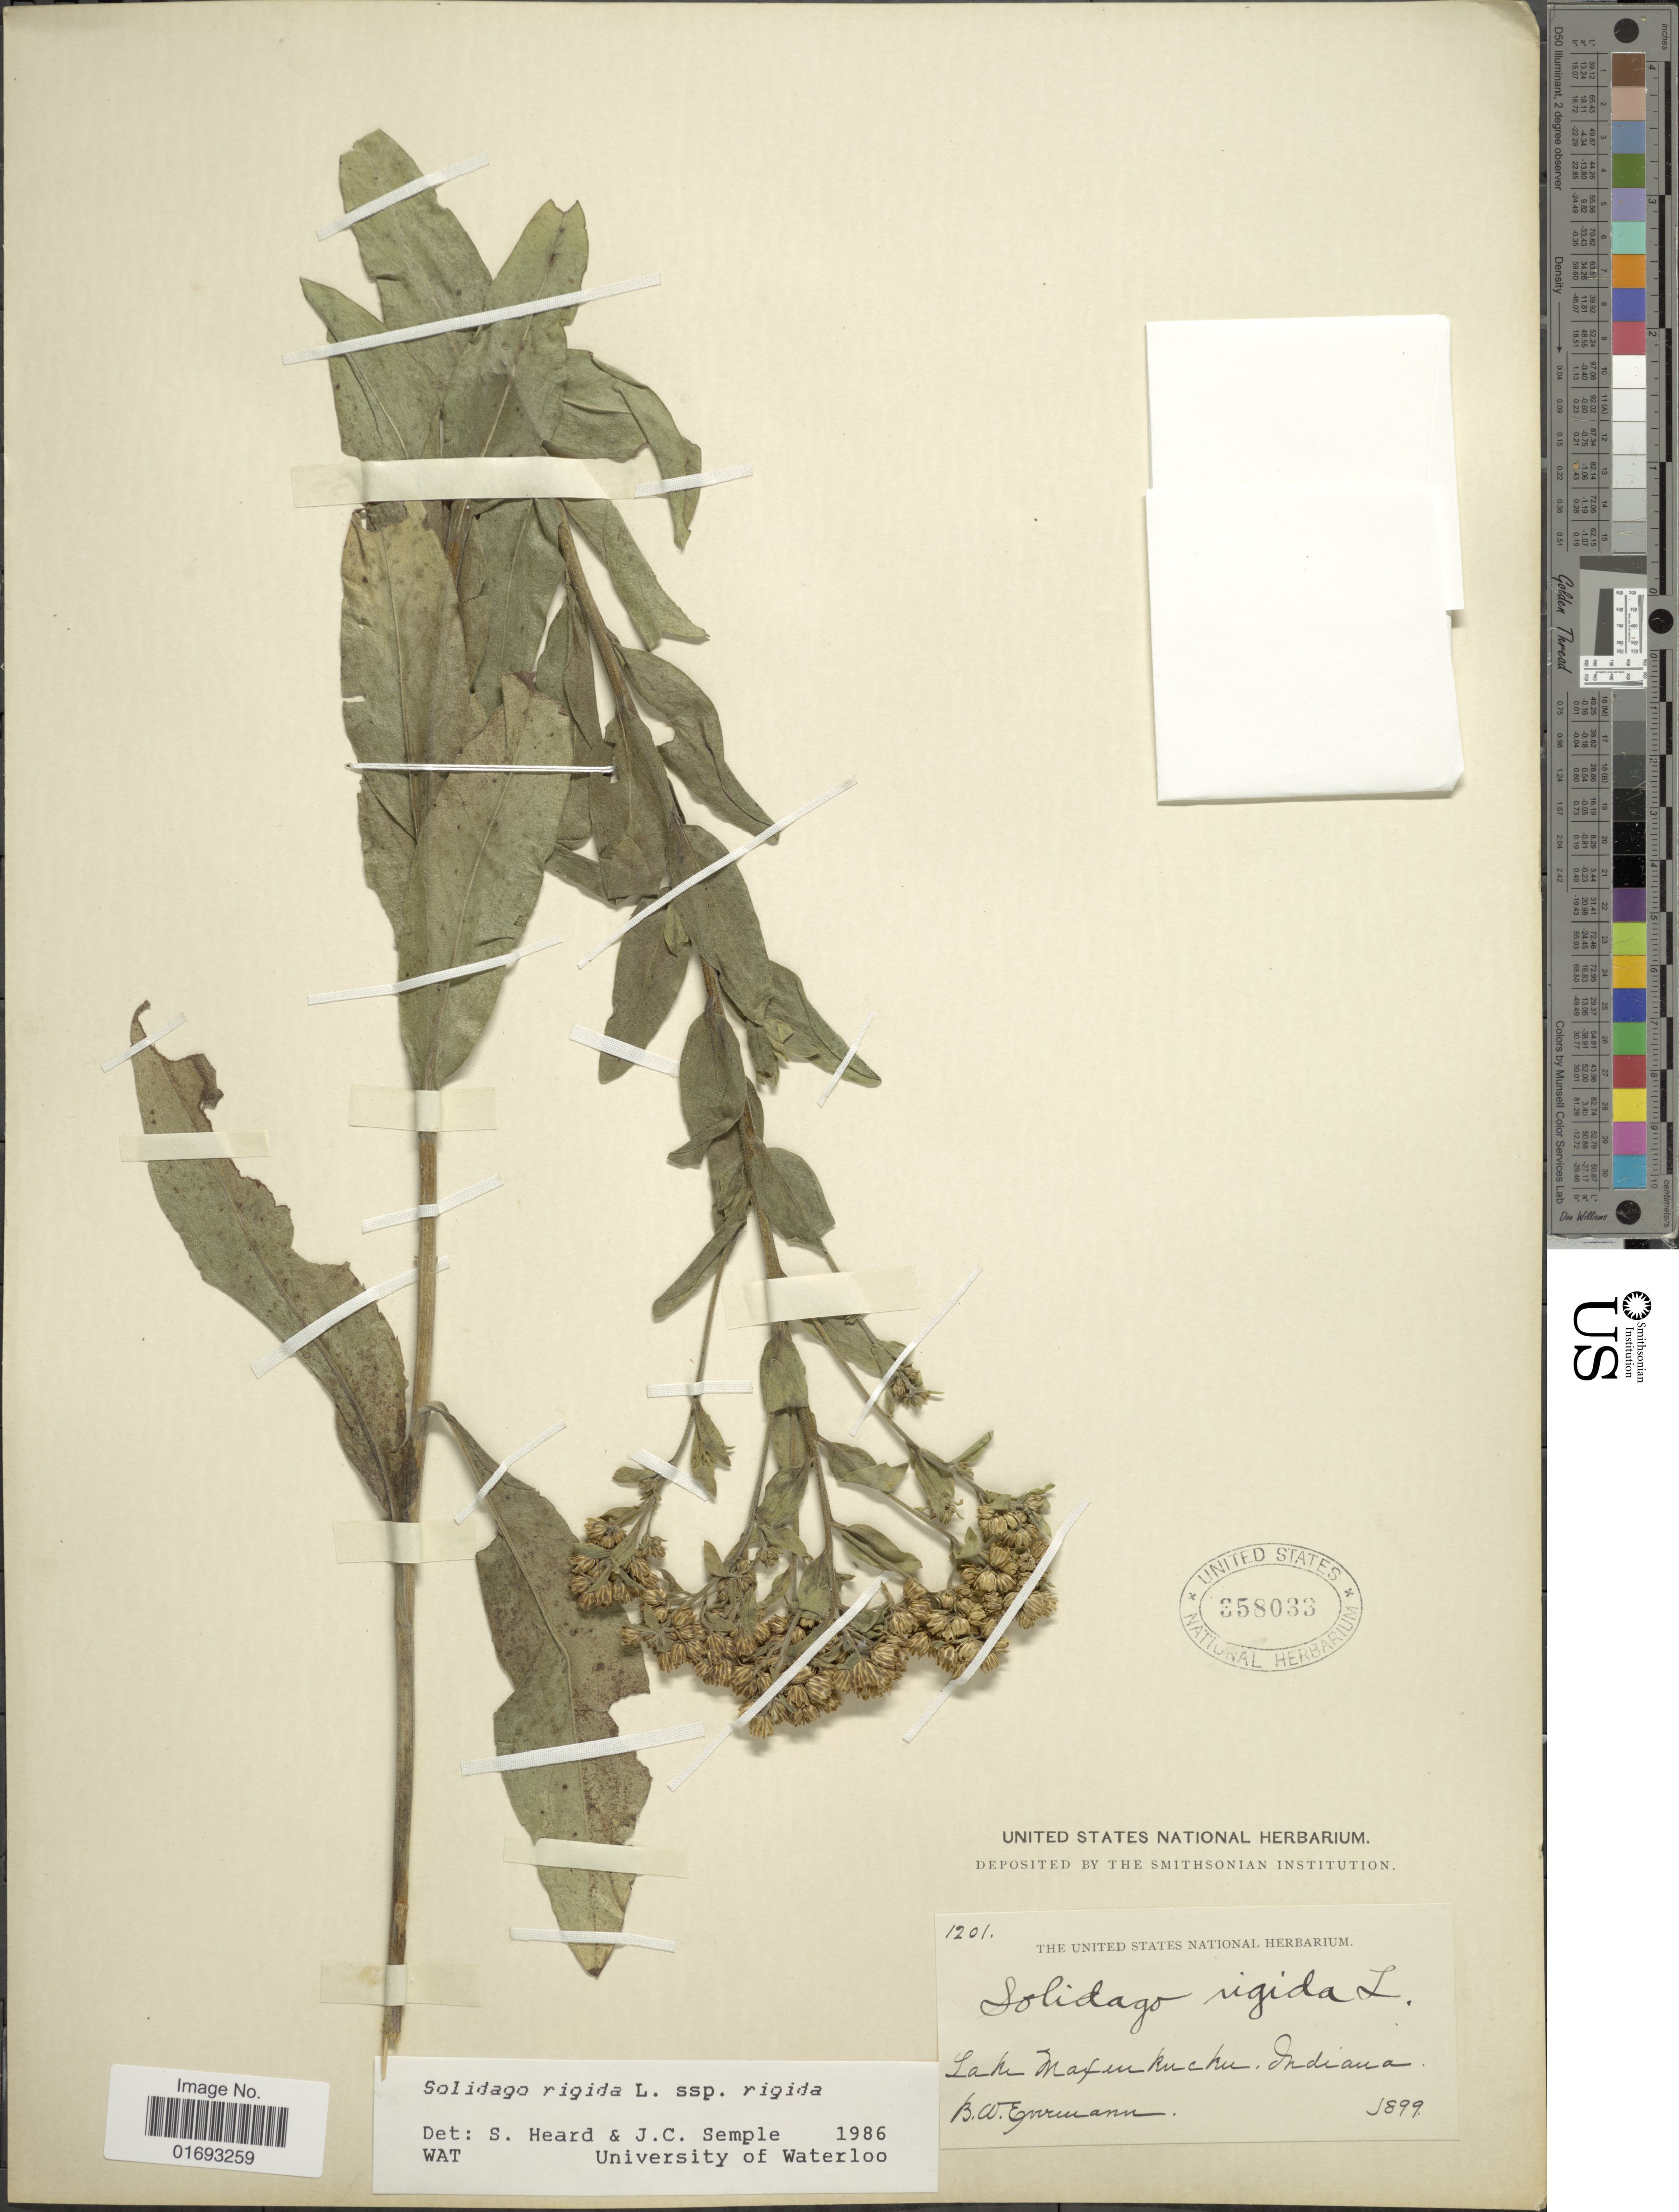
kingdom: Plantae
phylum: Tracheophyta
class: Magnoliopsida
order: Asterales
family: Asteraceae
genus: Oligoneuron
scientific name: Oligoneuron rigidum var. rigidum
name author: (L.) Small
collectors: B. W. Evermann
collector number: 1201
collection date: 1899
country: United States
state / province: Indiana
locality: Lake Maxinkuckee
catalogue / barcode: US 358033